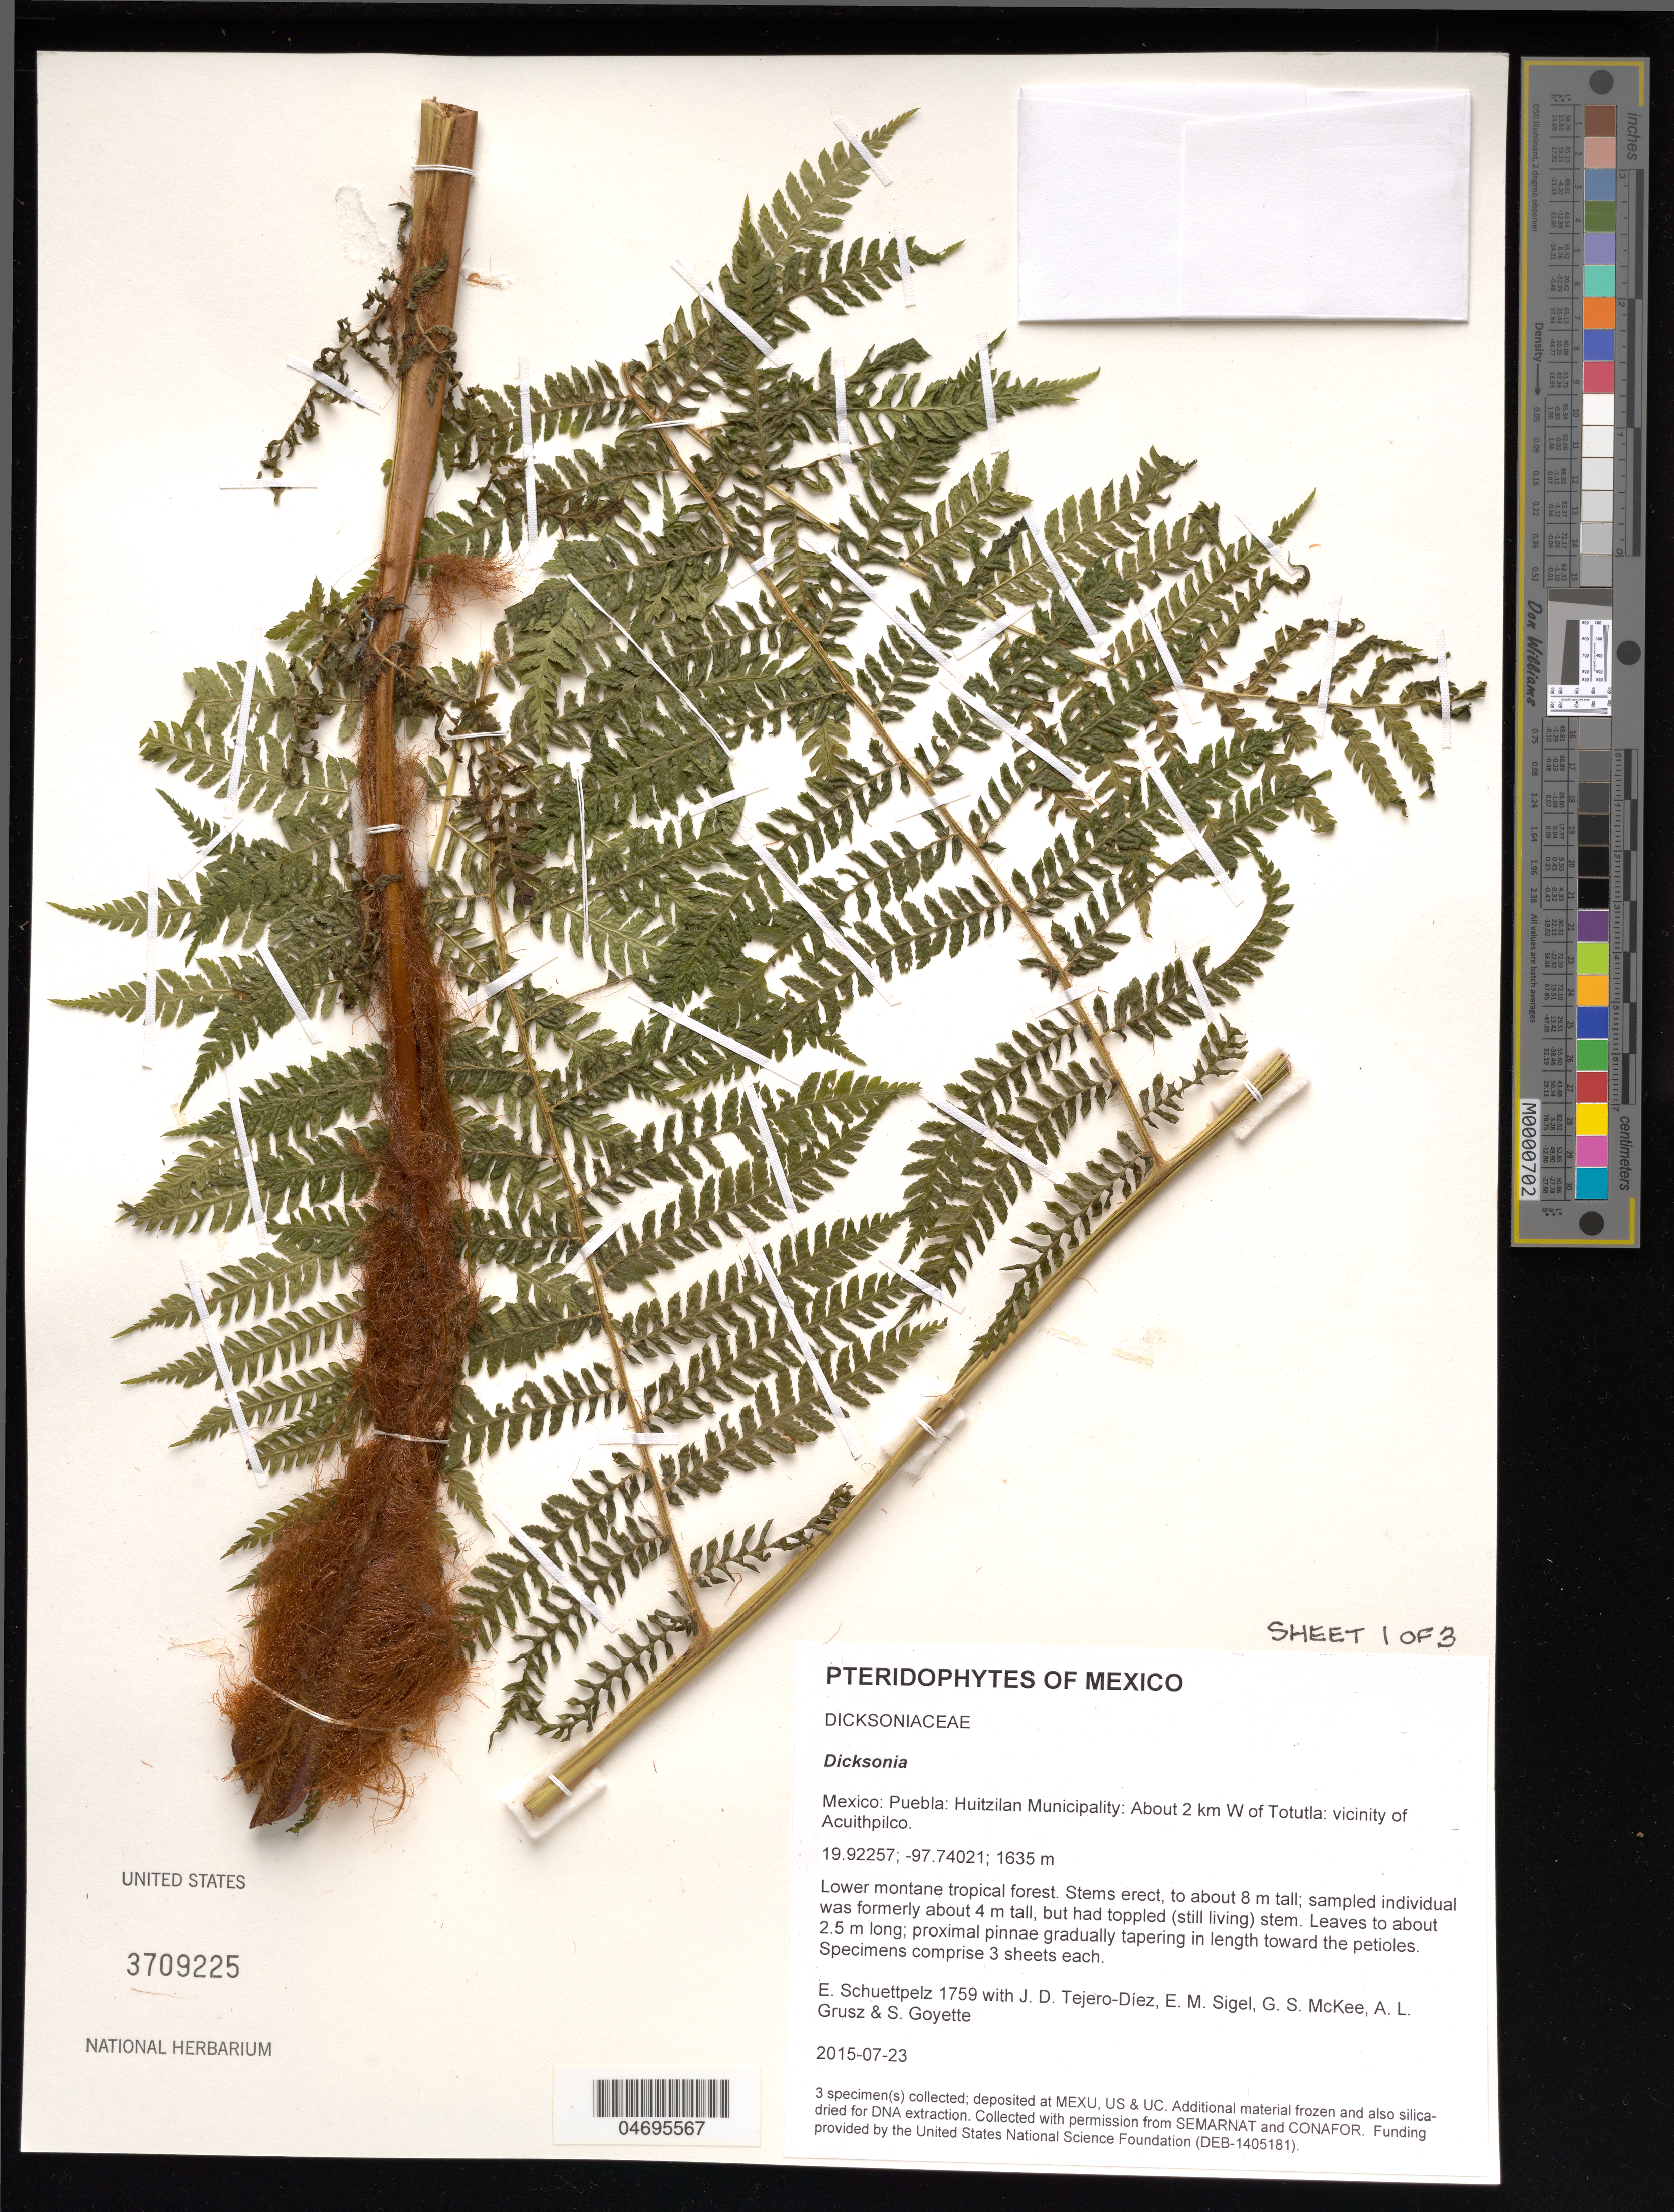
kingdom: Plantae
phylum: Tracheophyta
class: Polypodiopsida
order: Cyatheales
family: Dicksoniaceae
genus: Dicksonia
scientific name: Dicksonia sp.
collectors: E. Schuettpelz, D. Tejero-Díez, E. M. Sigel, G. S. McKee & A. Grusz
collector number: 1759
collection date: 2015-07-23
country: Mexico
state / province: Puebla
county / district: Huitzilan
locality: About 2 km W of Totutla: vicinity of Acuithpilco.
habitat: Lower montane tropical forest.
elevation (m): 1635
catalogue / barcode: US 3709225